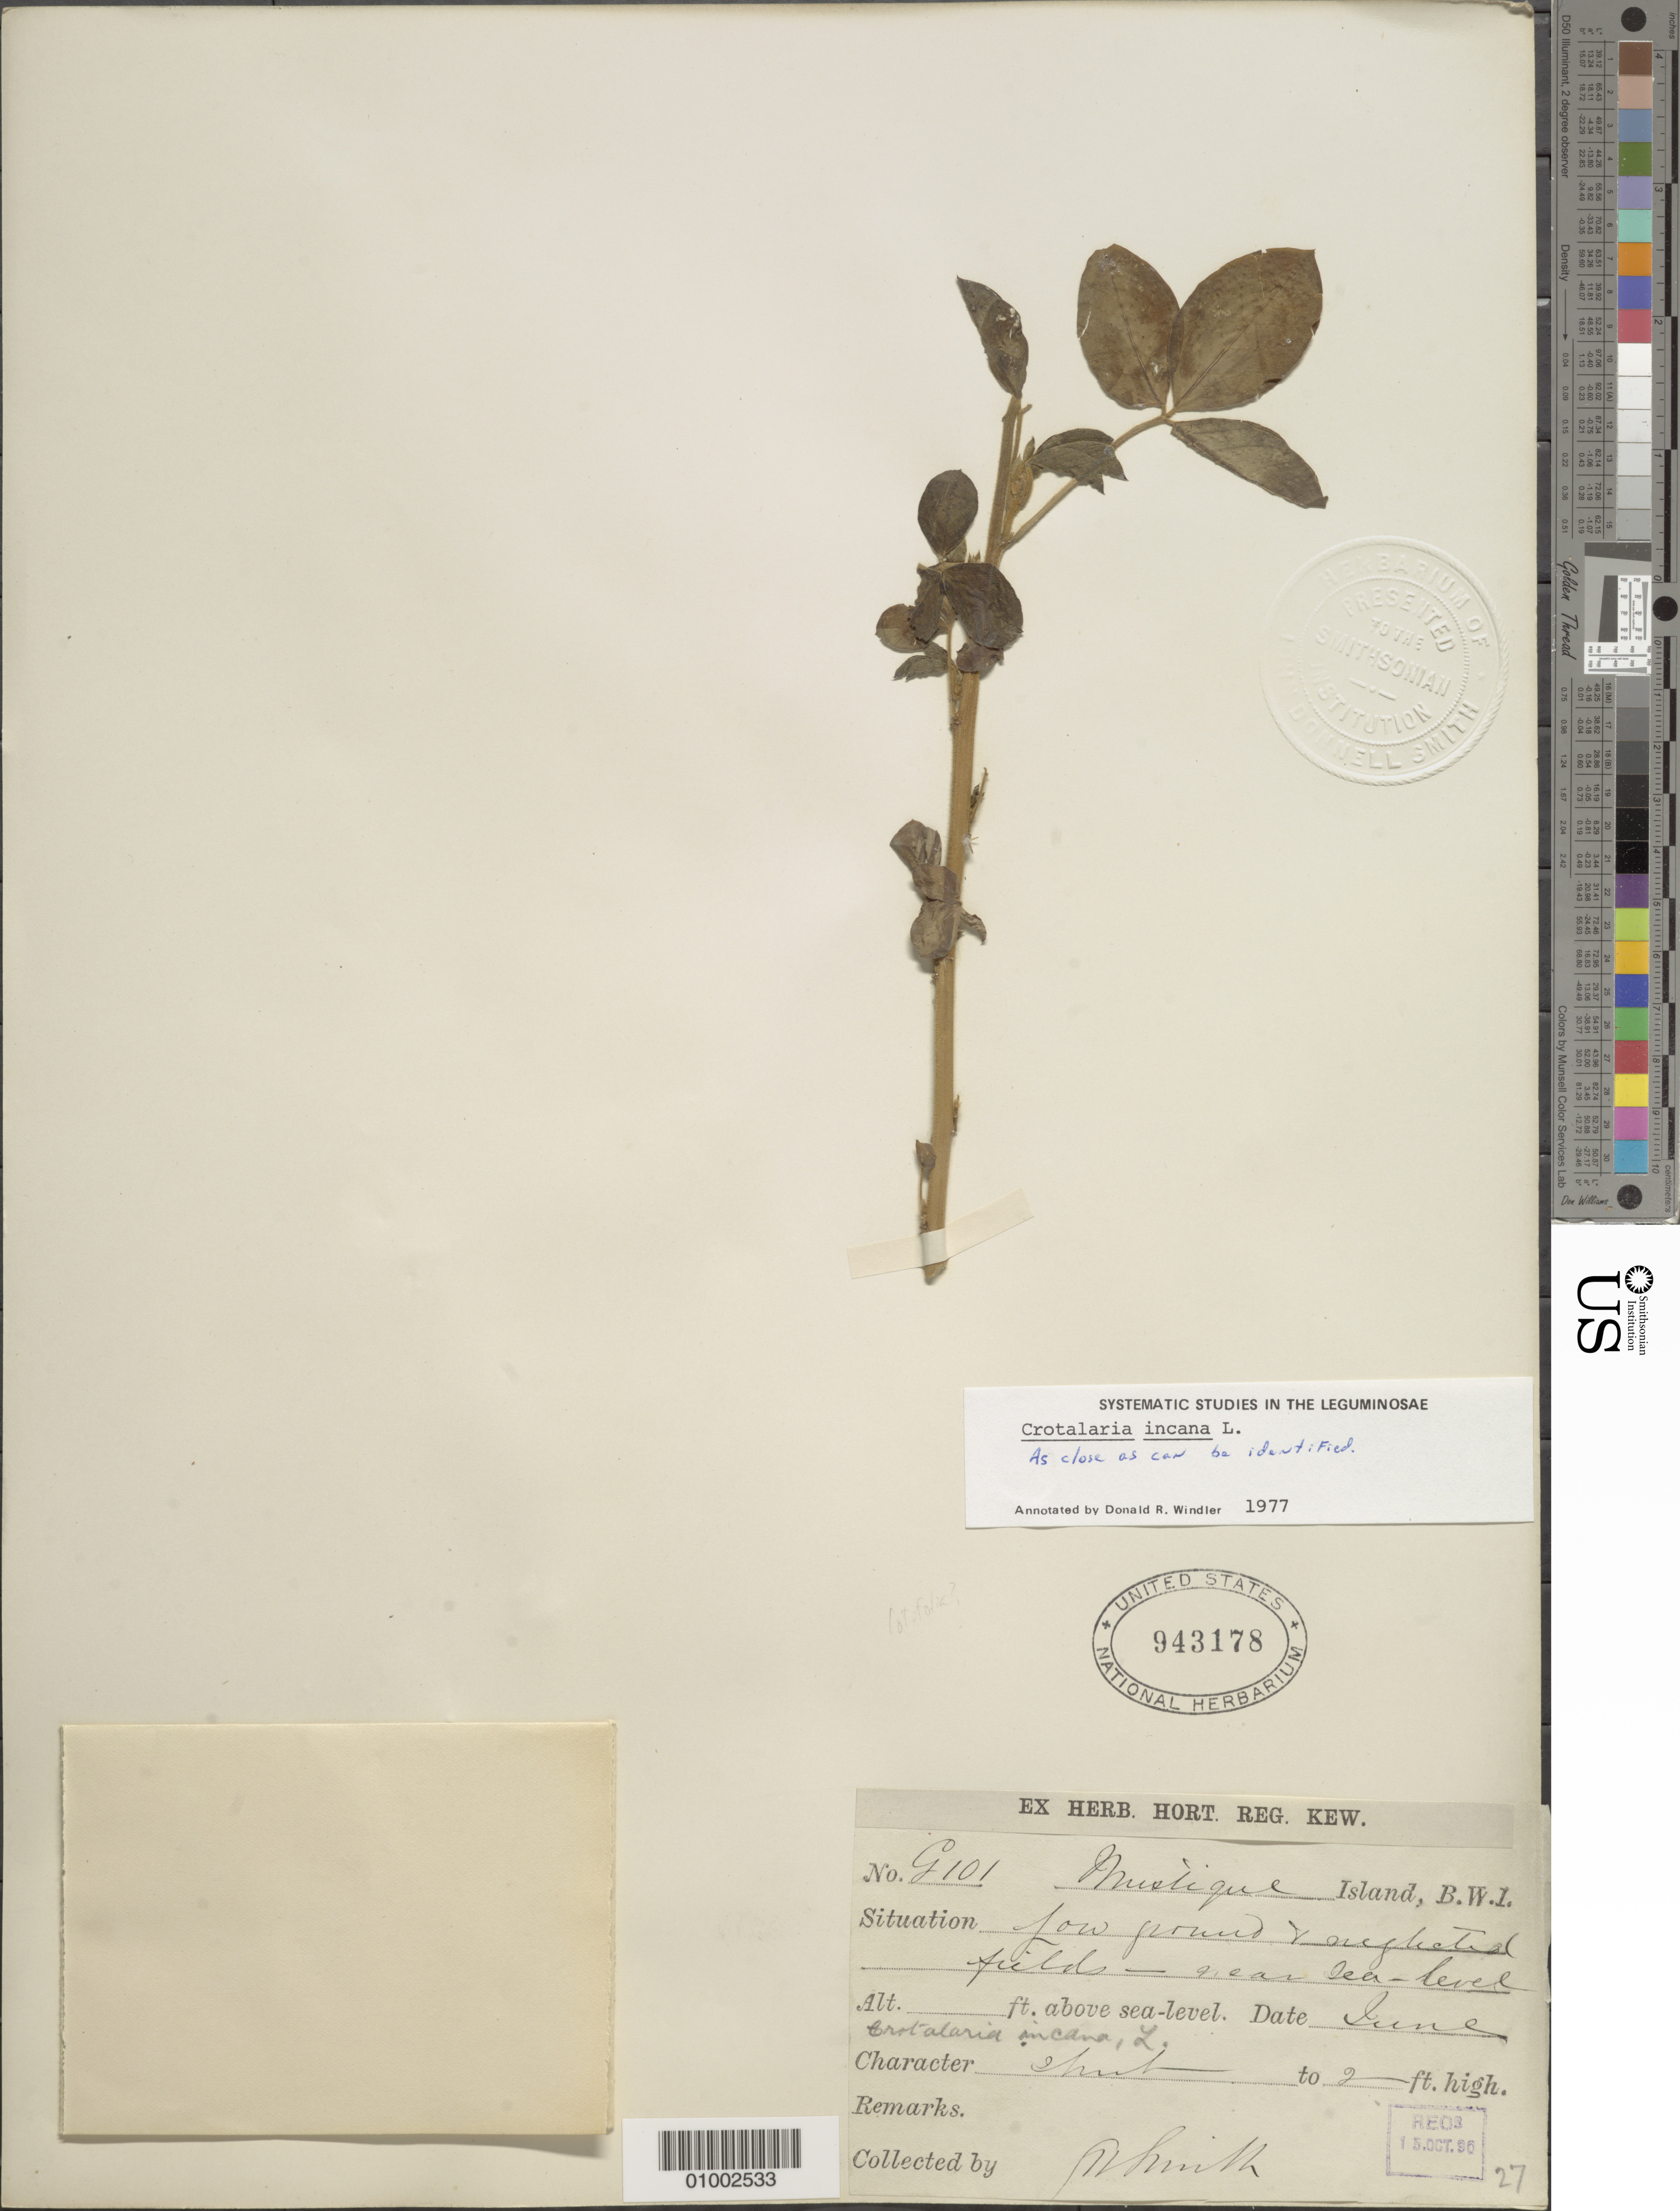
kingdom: Plantae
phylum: Tracheophyta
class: Magnoliopsida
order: Fabales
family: Fabaceae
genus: Crotalaria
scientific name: Crotalaria incana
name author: L.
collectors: A. C. Smith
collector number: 9101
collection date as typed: Jun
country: St. Vincent - Grenadines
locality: Mustique I.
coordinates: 0 N, 0 E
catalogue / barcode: US 943178